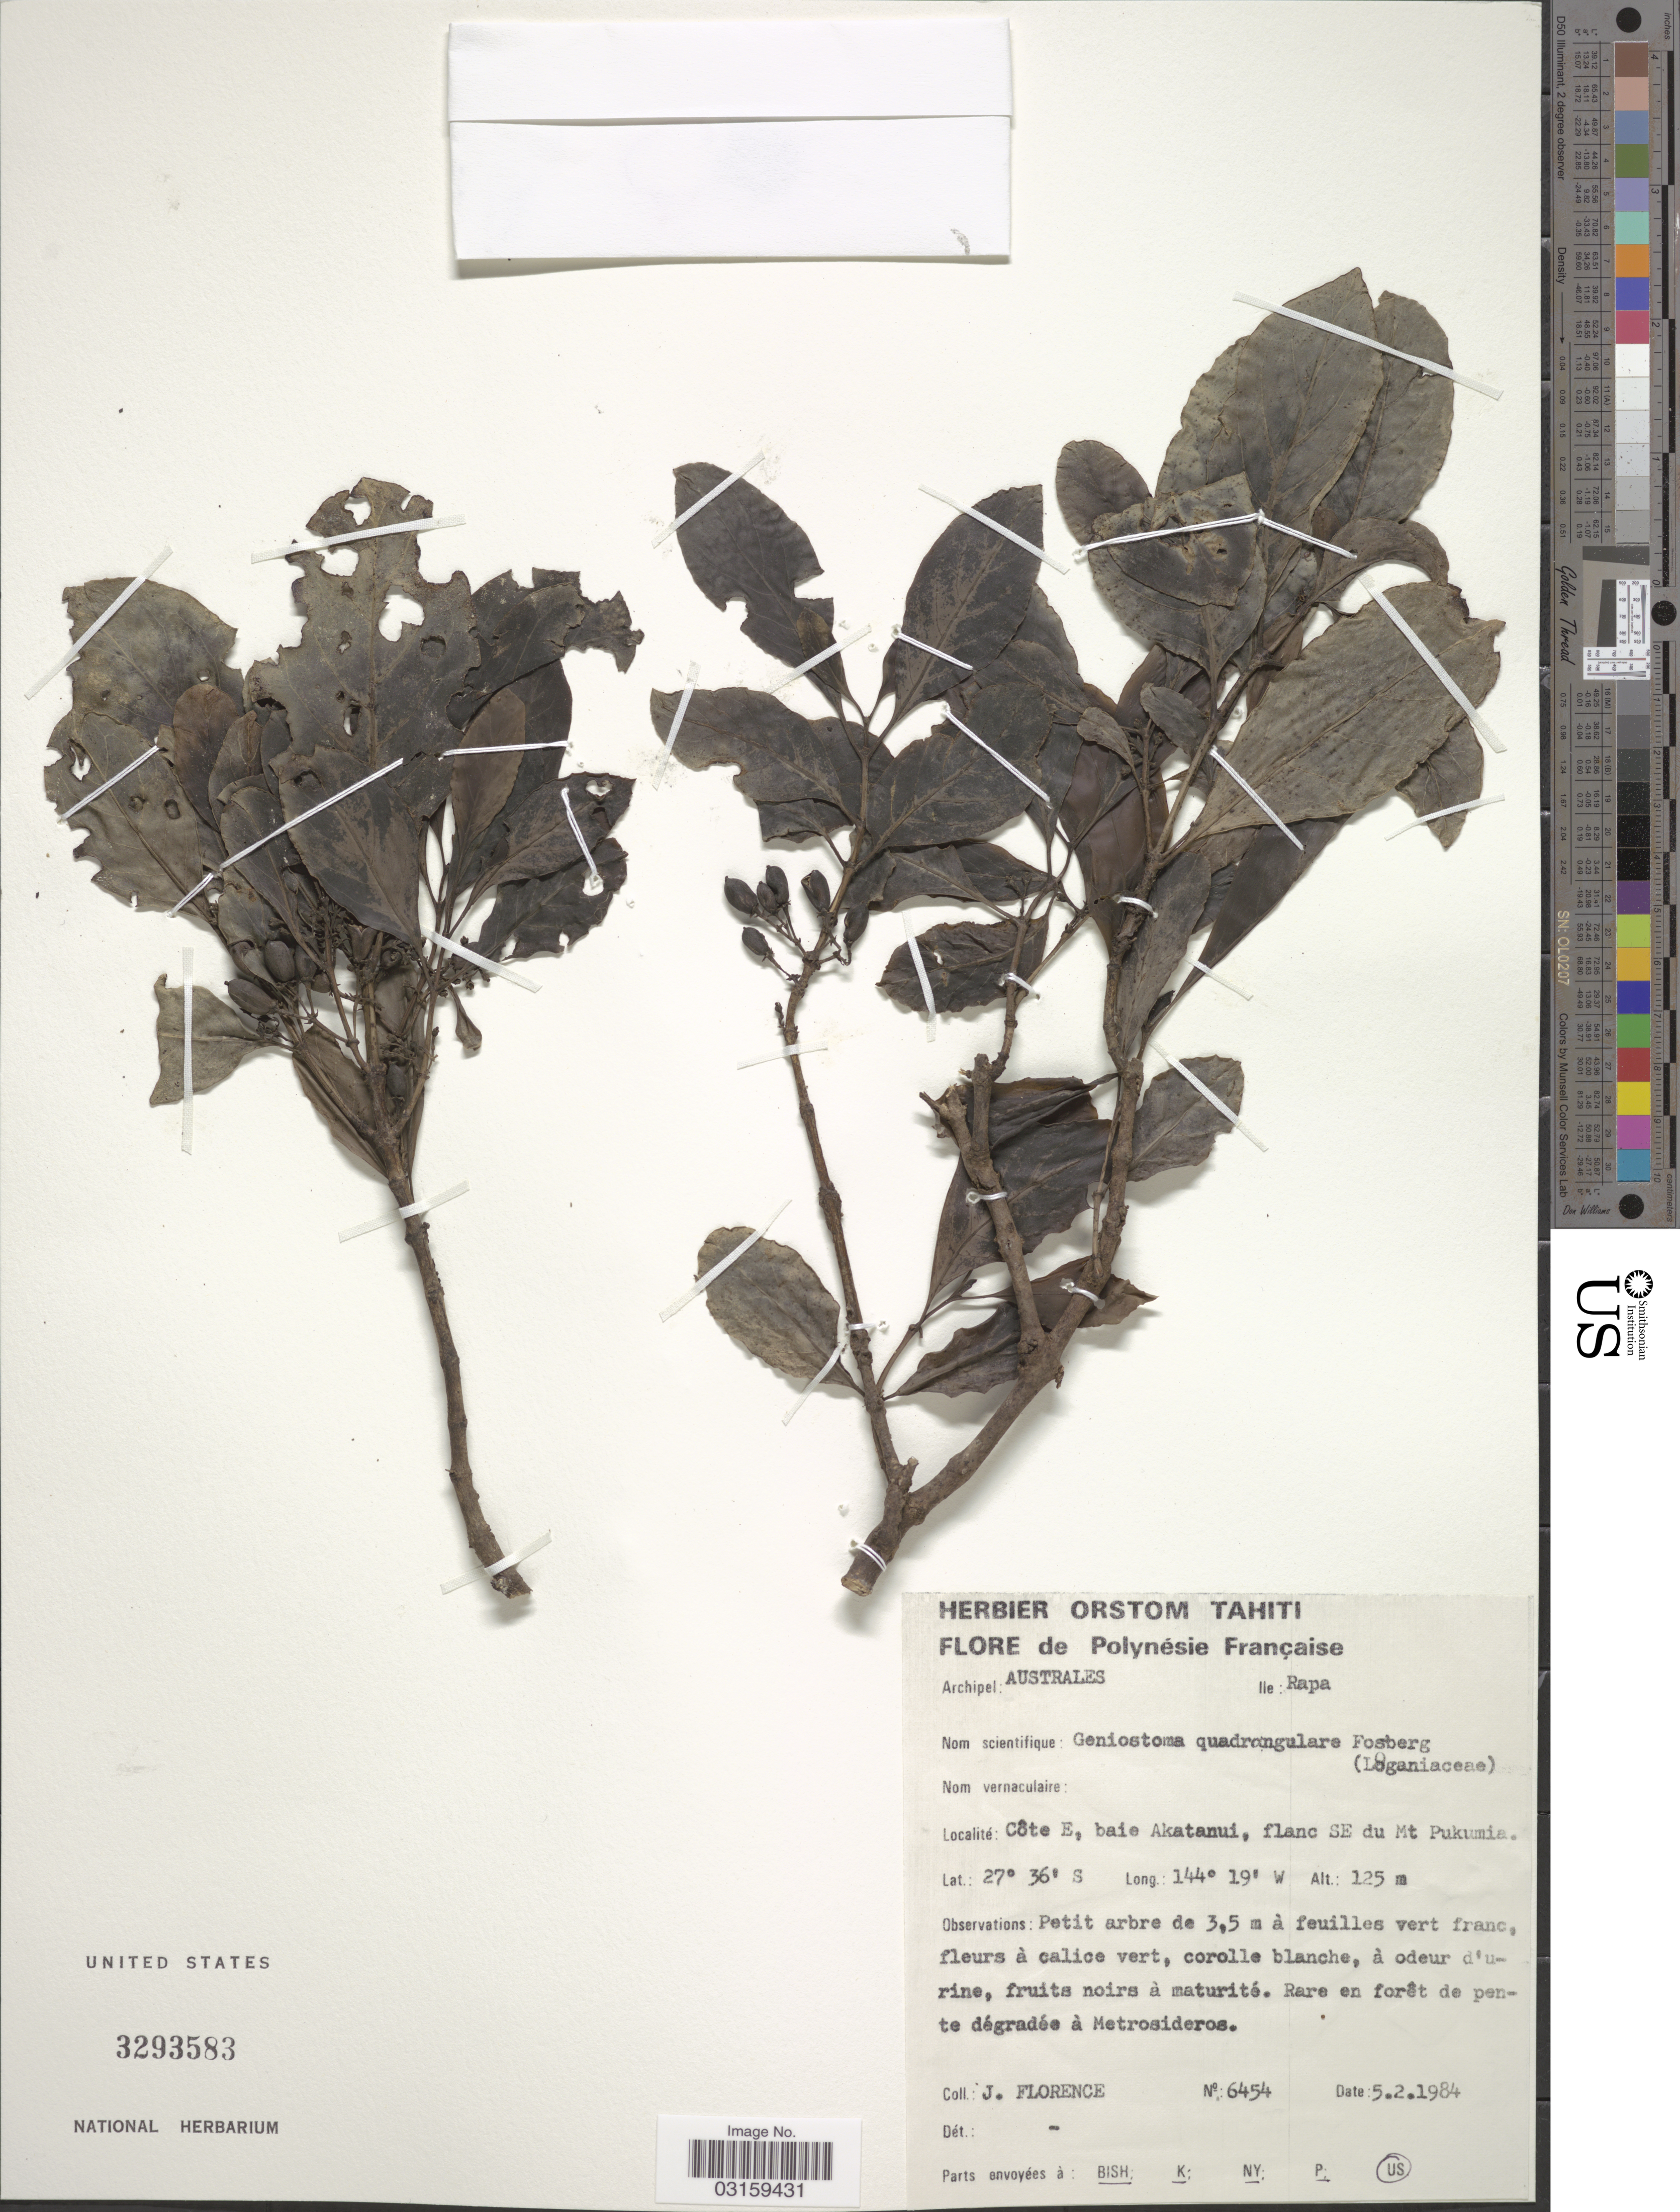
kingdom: Plantae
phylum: Tracheophyta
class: Magnoliopsida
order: Gentianales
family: Loganiaceae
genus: Geniostoma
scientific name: Geniostoma quadrangulare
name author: Fosberg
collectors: J. Florence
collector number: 6454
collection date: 1984-02-05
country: French Polynesia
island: Rapa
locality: Polynésie Française. Archipel: Australes. Ile: Rapa. Côte E, baie Akatanui, flanc SE du Mt Pukumia.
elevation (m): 125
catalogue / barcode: US 3293583